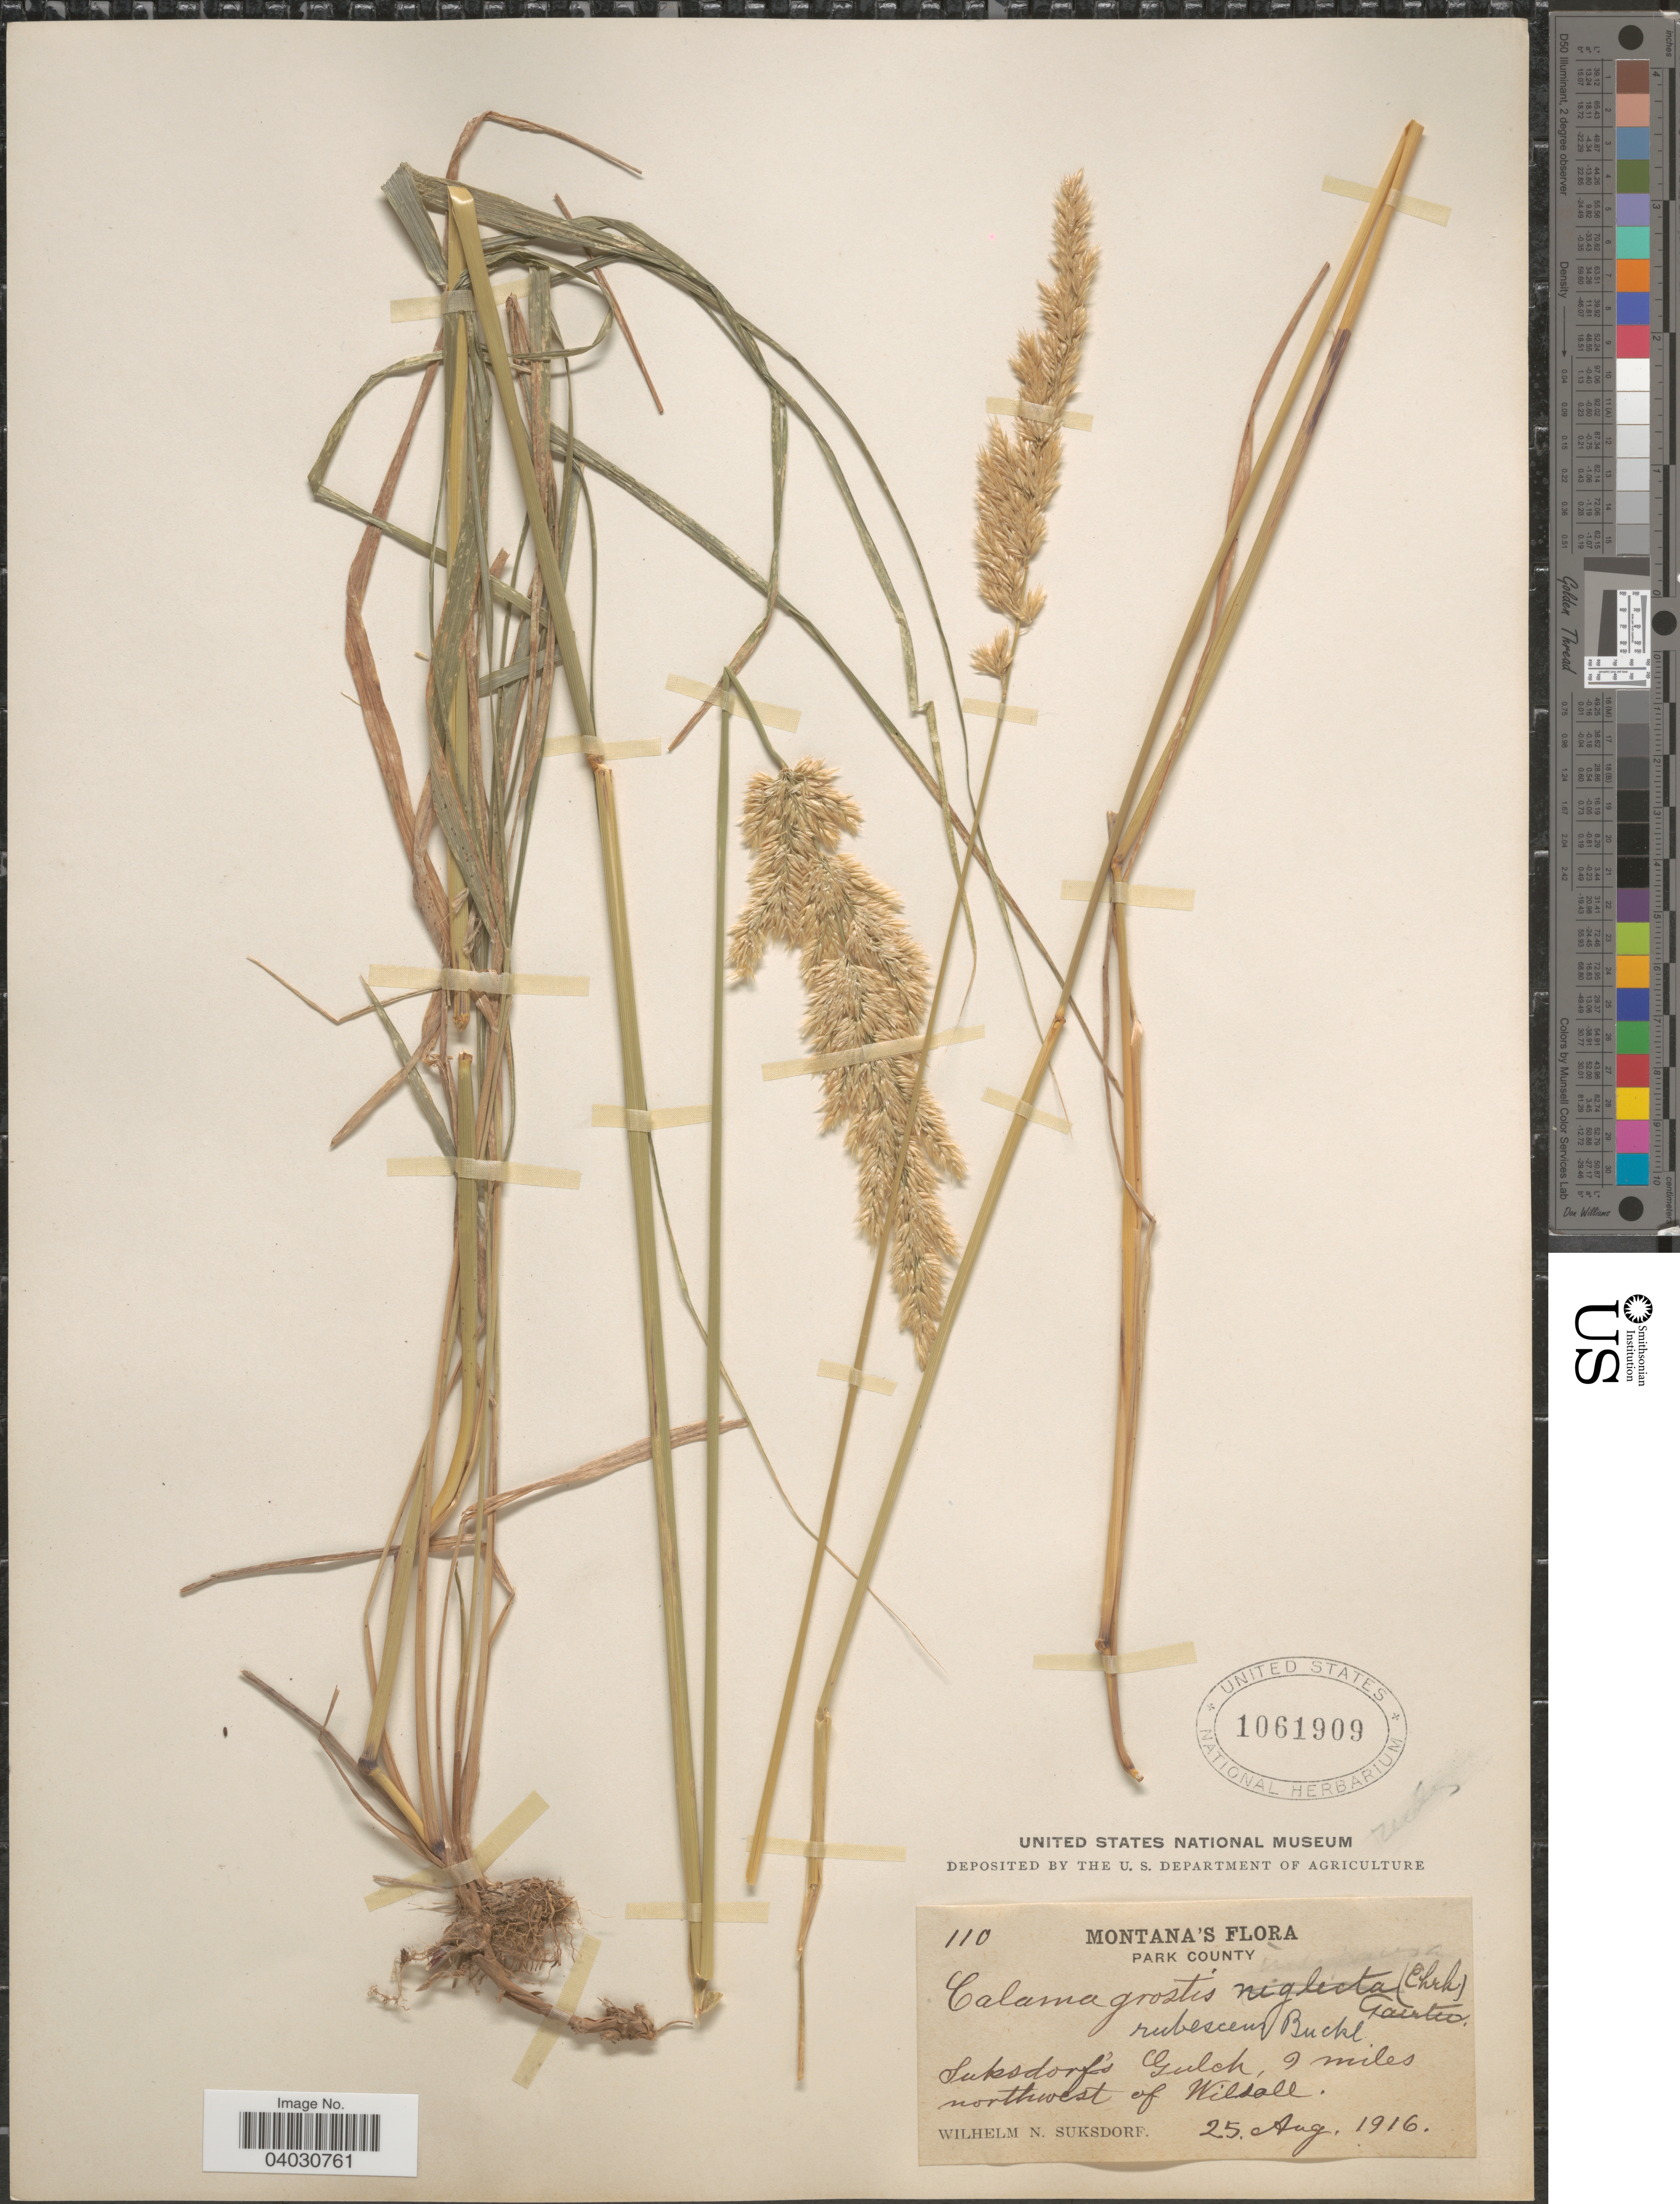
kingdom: Plantae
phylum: Tracheophyta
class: Liliopsida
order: Poales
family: Poaceae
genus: Calamagrostis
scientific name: Calamagrostis rubescens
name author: Buckley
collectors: W. N. Suksdorf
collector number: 110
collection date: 1916-08-25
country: United States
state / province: Montana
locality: Park County. Suksdorf's Gulch, 9 miles northwest of Wilsall.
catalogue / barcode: US 1061909